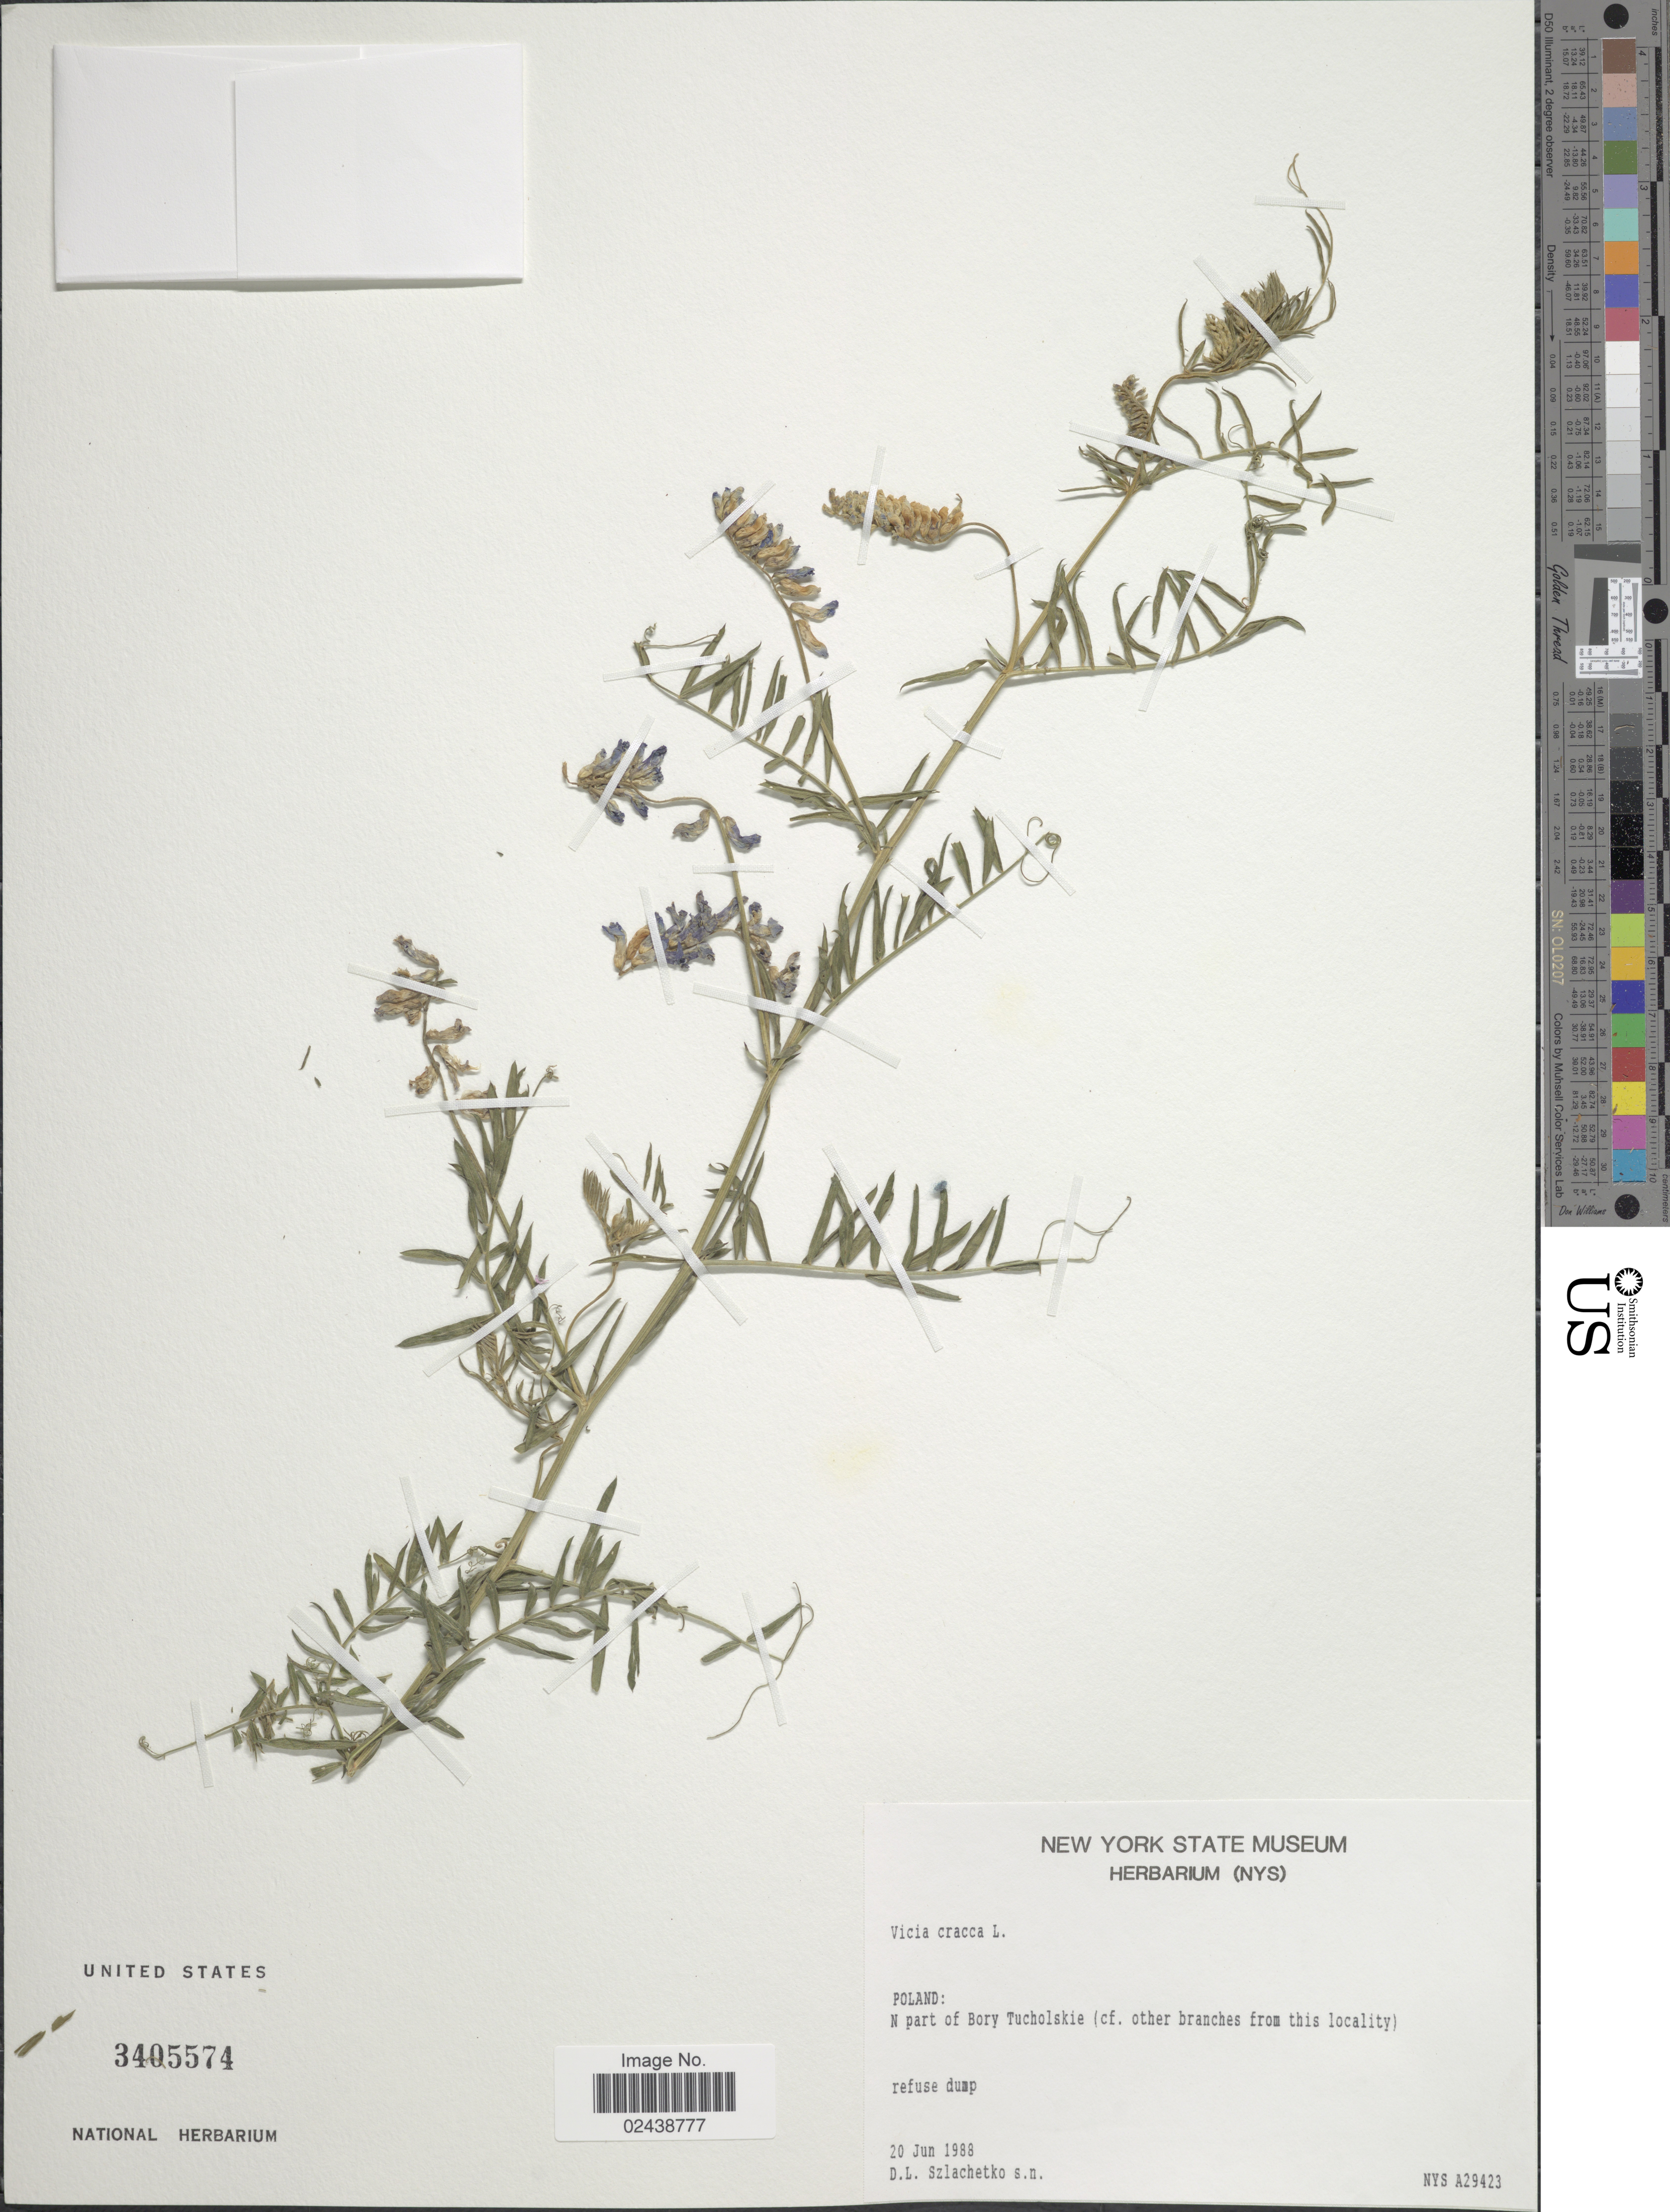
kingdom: Plantae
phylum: Tracheophyta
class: Magnoliopsida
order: Fabales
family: Fabaceae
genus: Vicia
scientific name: Vicia cracca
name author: L.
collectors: D. L. Szlachetko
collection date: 1988-06-20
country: Poland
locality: N. part of Bory Tucholskie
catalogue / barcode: US 3405574